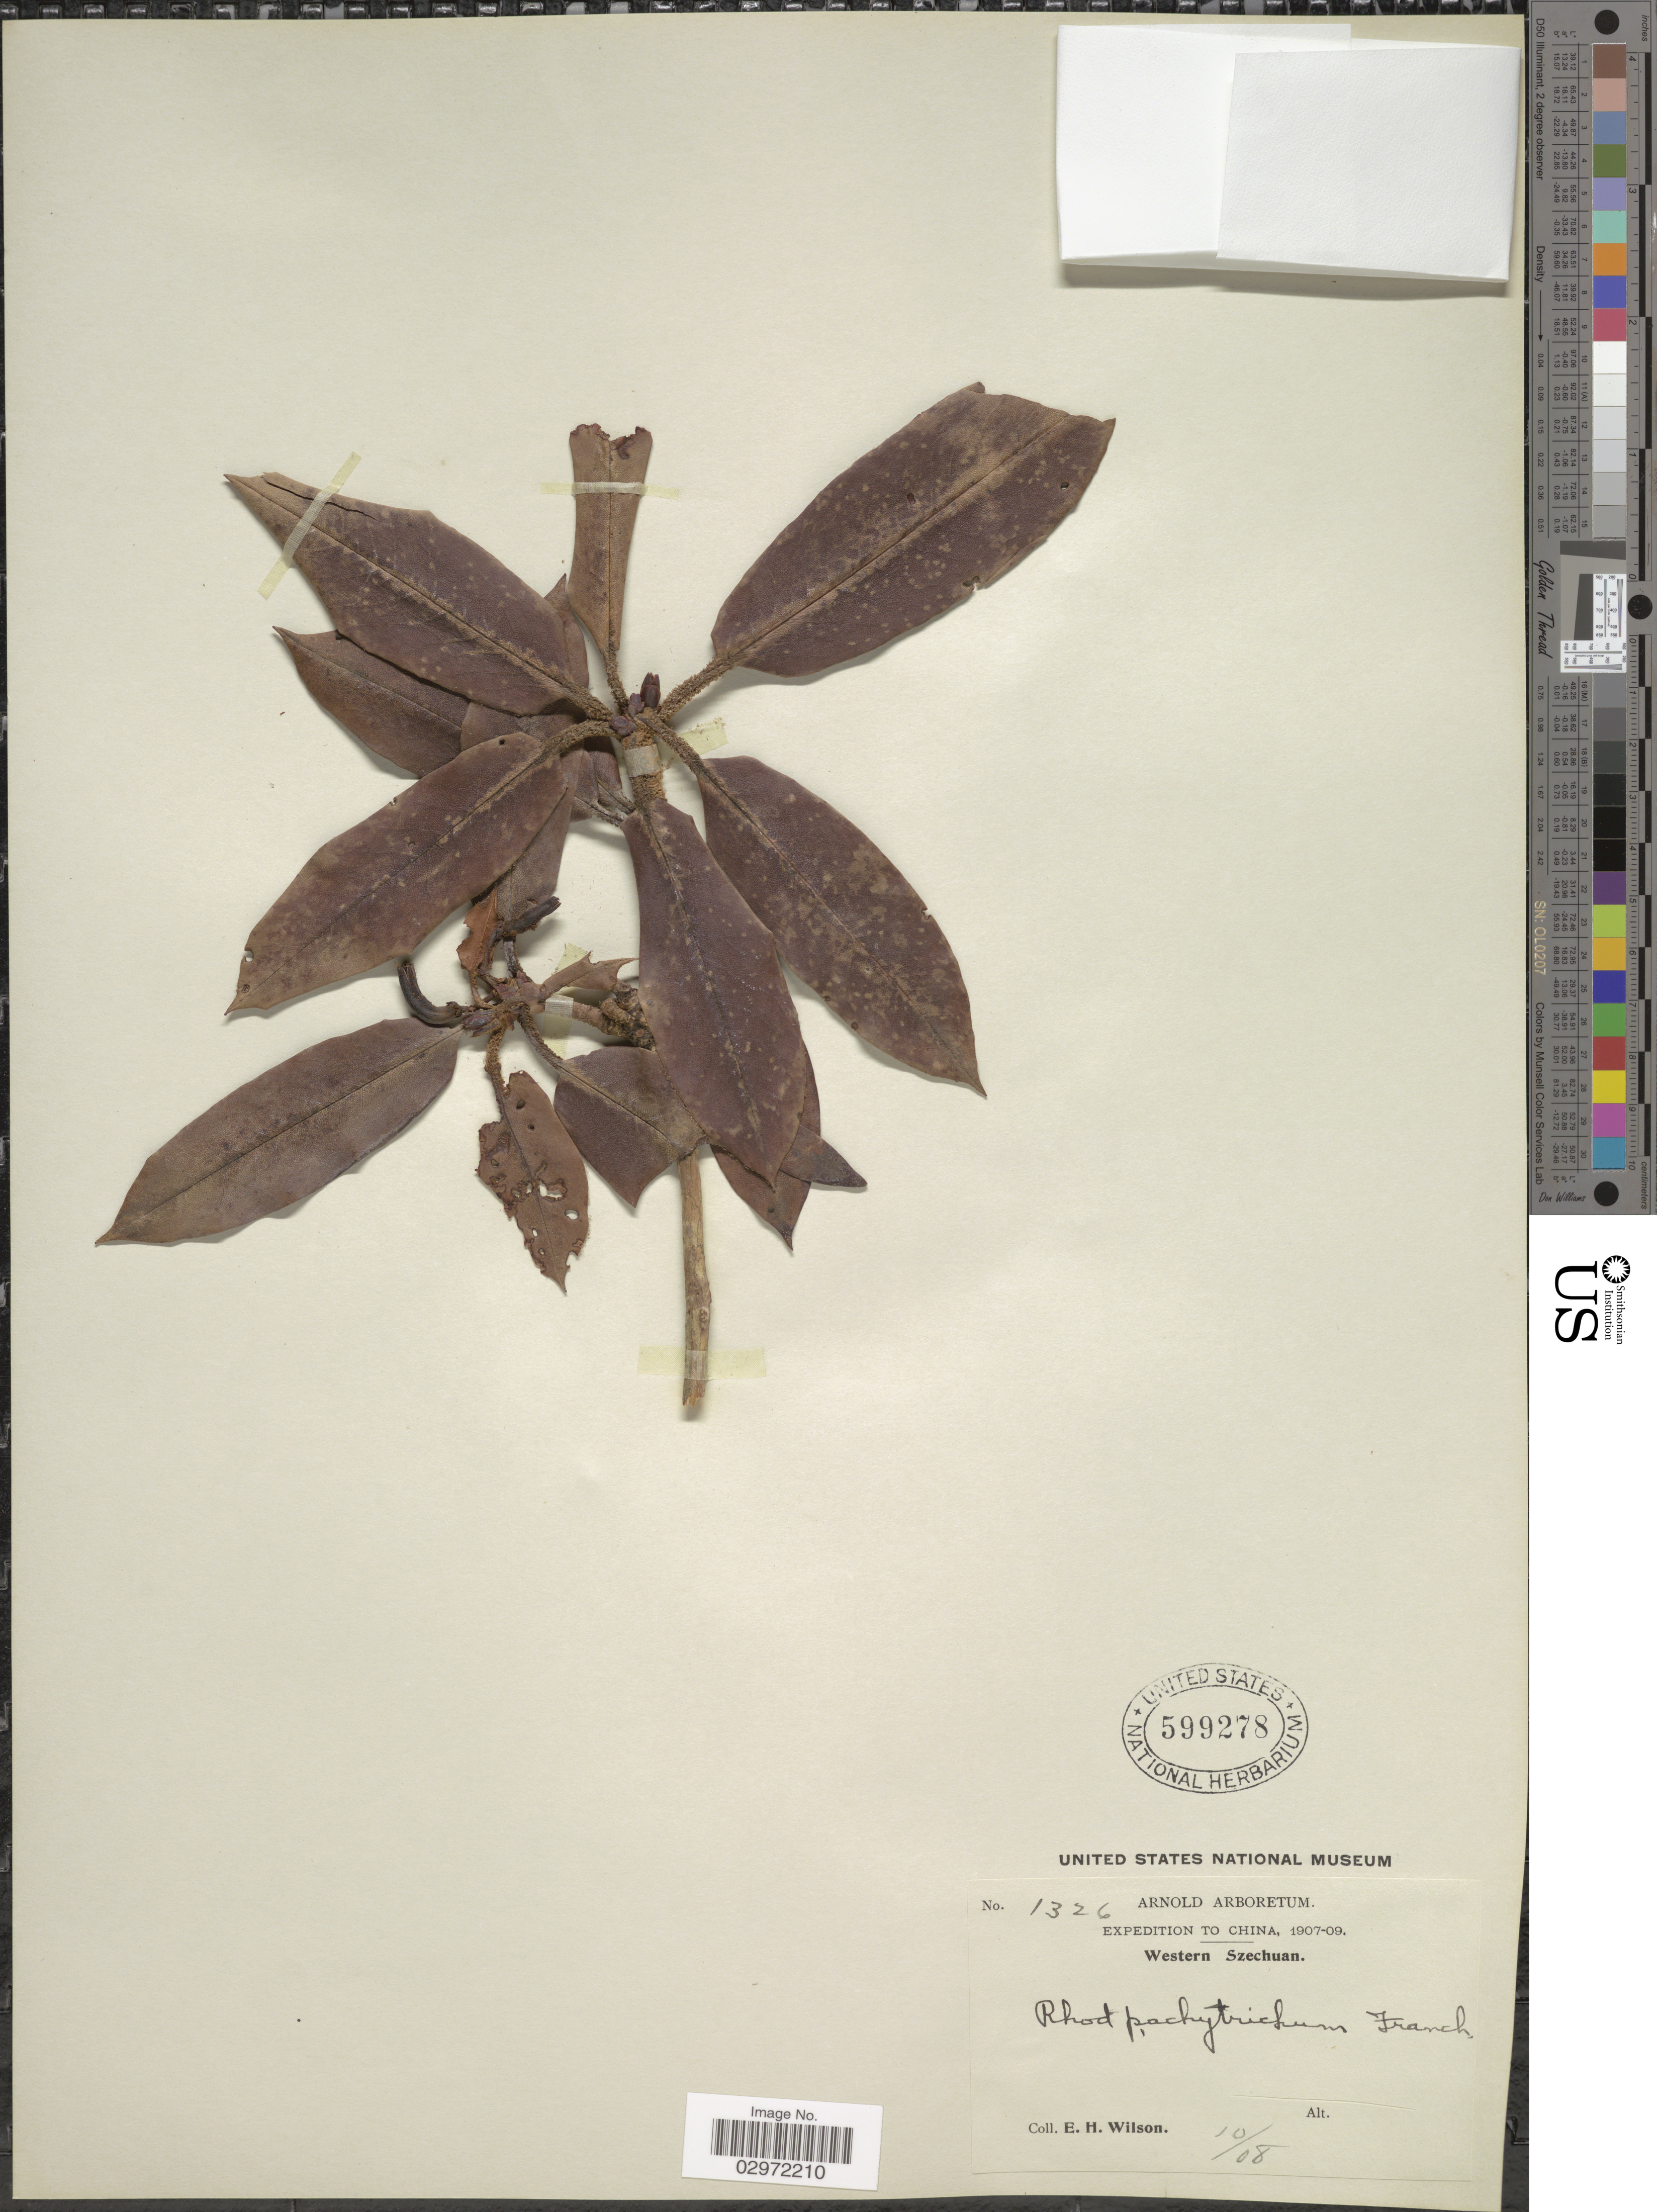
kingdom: Plantae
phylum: Tracheophyta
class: Magnoliopsida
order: Ericales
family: Ericaceae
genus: Rhododendron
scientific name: Rhododendron pachytrichum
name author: Franch.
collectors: E. Wilson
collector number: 1326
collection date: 1908-10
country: China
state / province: Sichuan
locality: Western Szechuan.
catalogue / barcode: US 599278